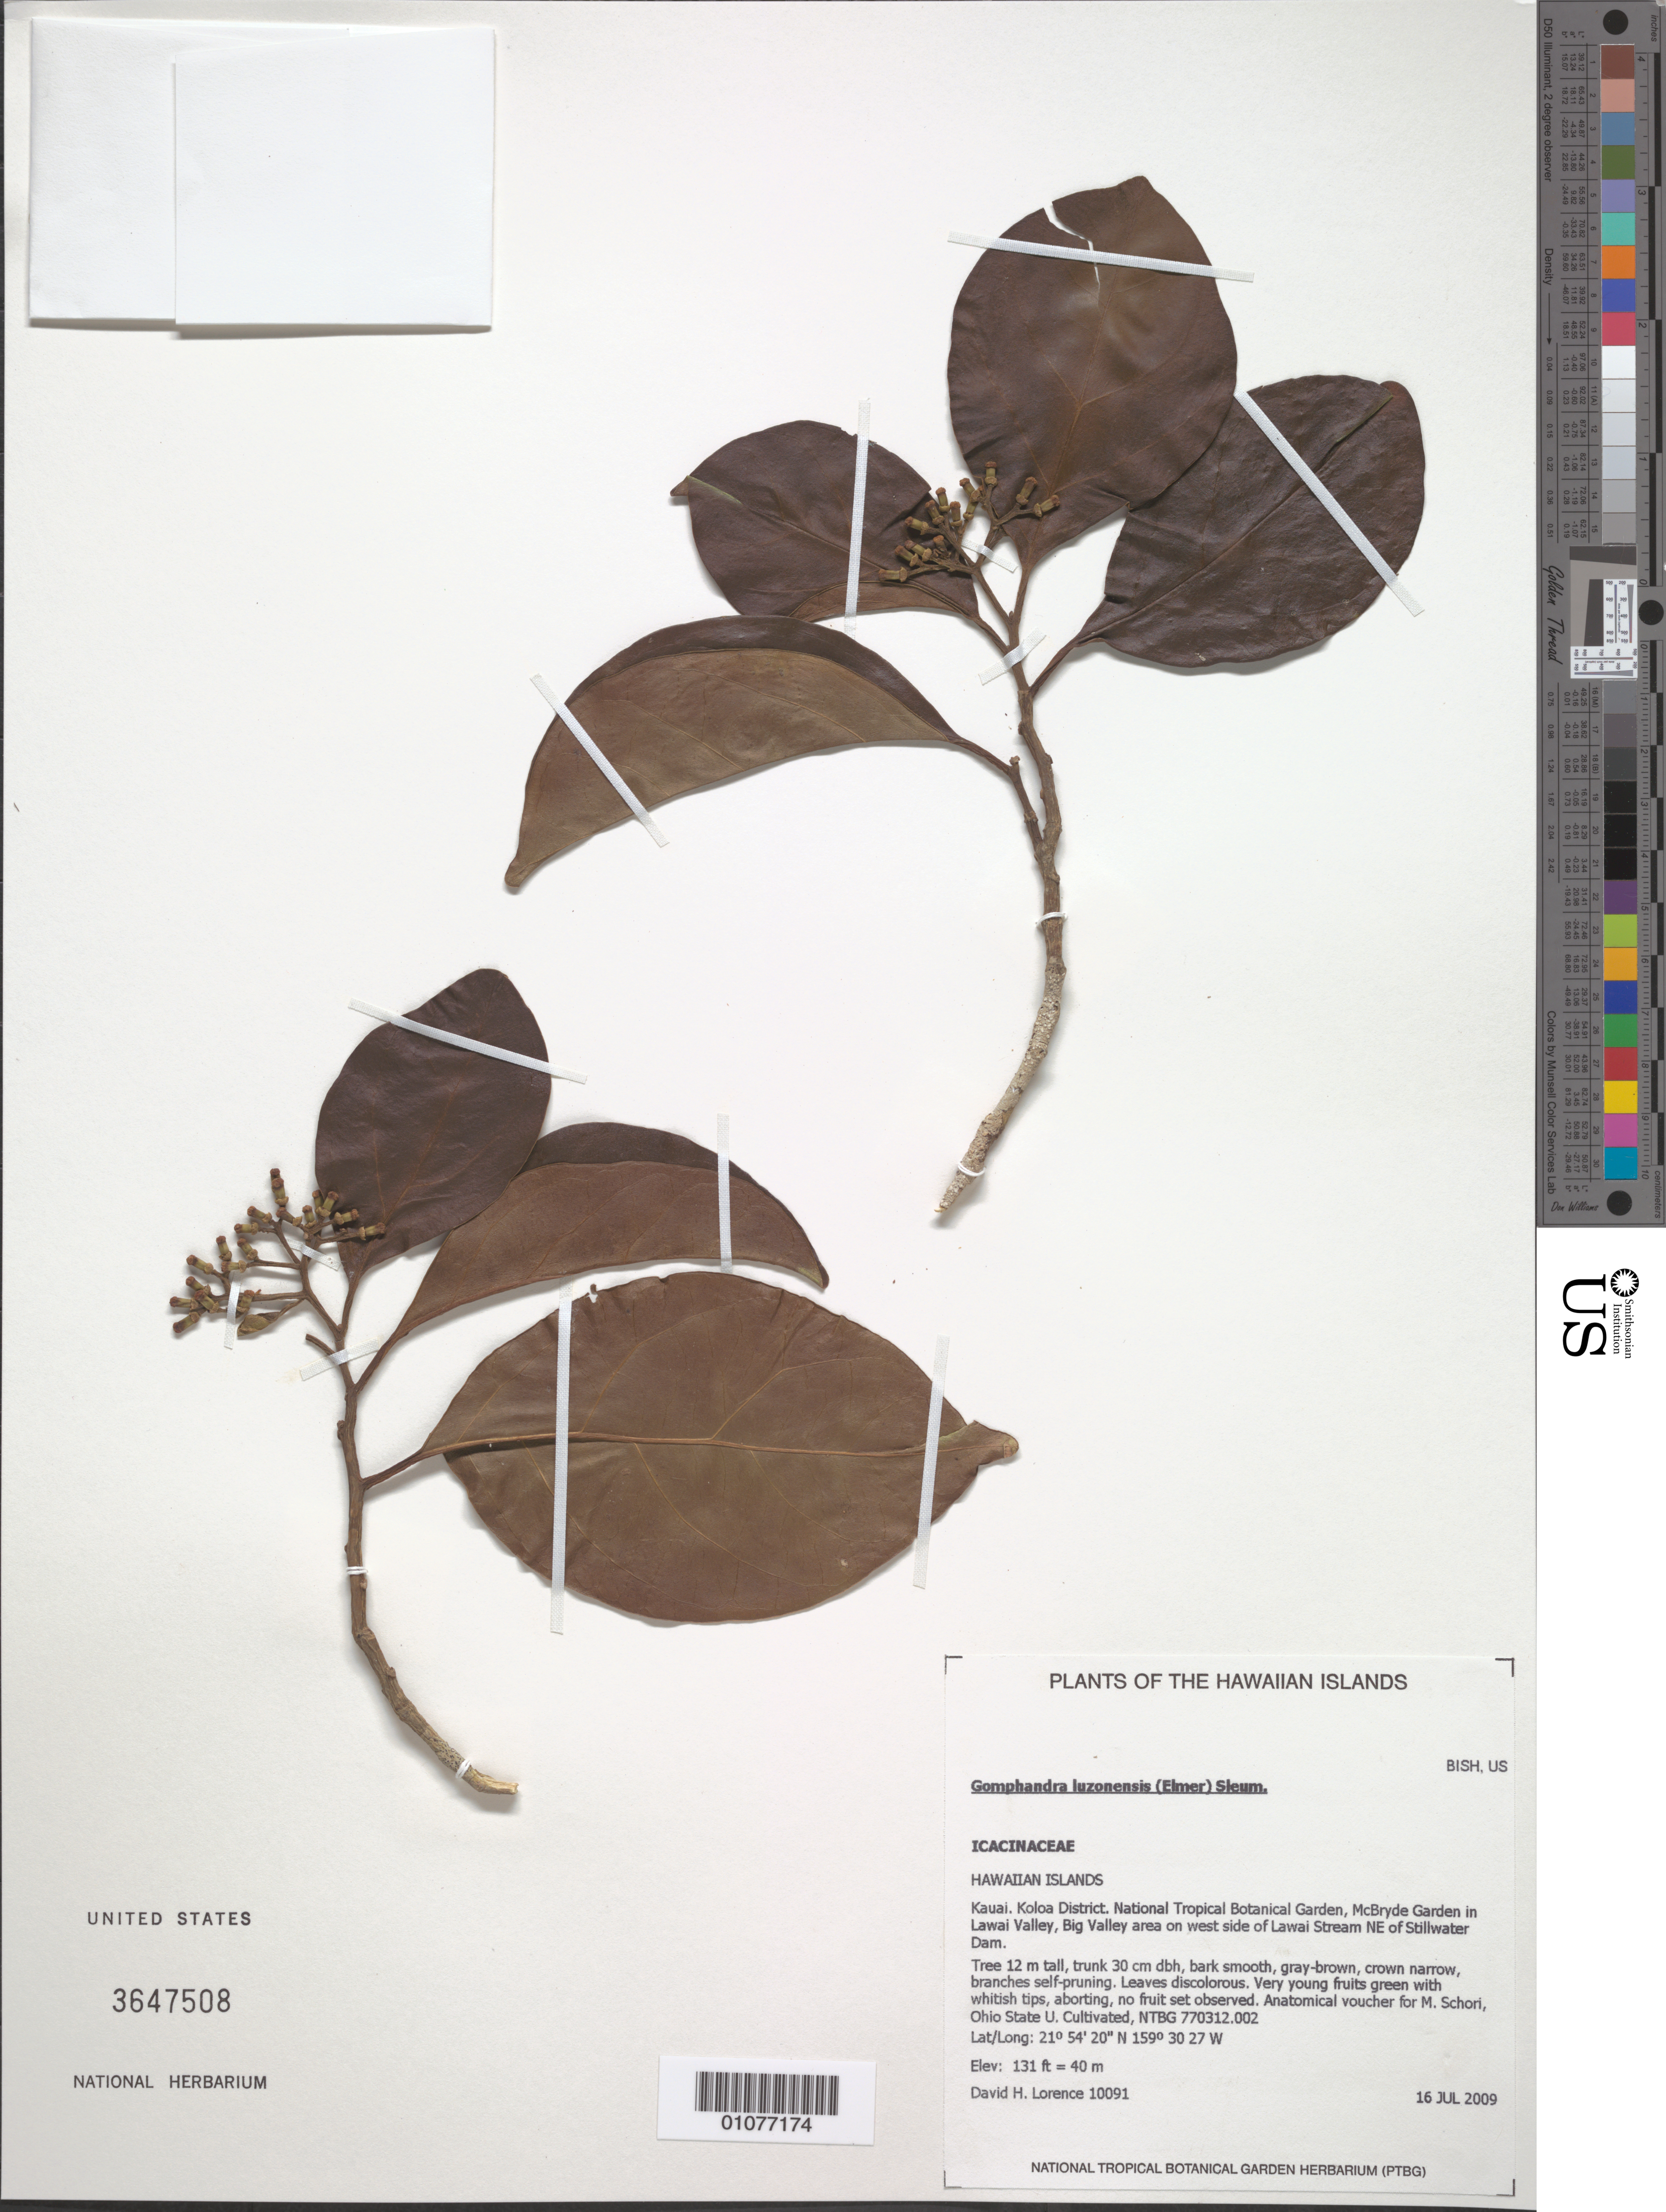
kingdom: Plantae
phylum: Tracheophyta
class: Magnoliopsida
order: Cardiopteridales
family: Stemonuraceae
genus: Gomphandra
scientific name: Gomphandra luzoniensis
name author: (Merr.) Merr.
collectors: D. Lorence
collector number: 10091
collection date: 2009-07-16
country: United States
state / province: Hawaii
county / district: Kauai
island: Kaua'i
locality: National Tropical Botanical Garden, McBryde Garden in Lawai Valley, Big Walley area on W side of Lawai Stream NE of Stillwater Dam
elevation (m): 40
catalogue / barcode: US 3647508